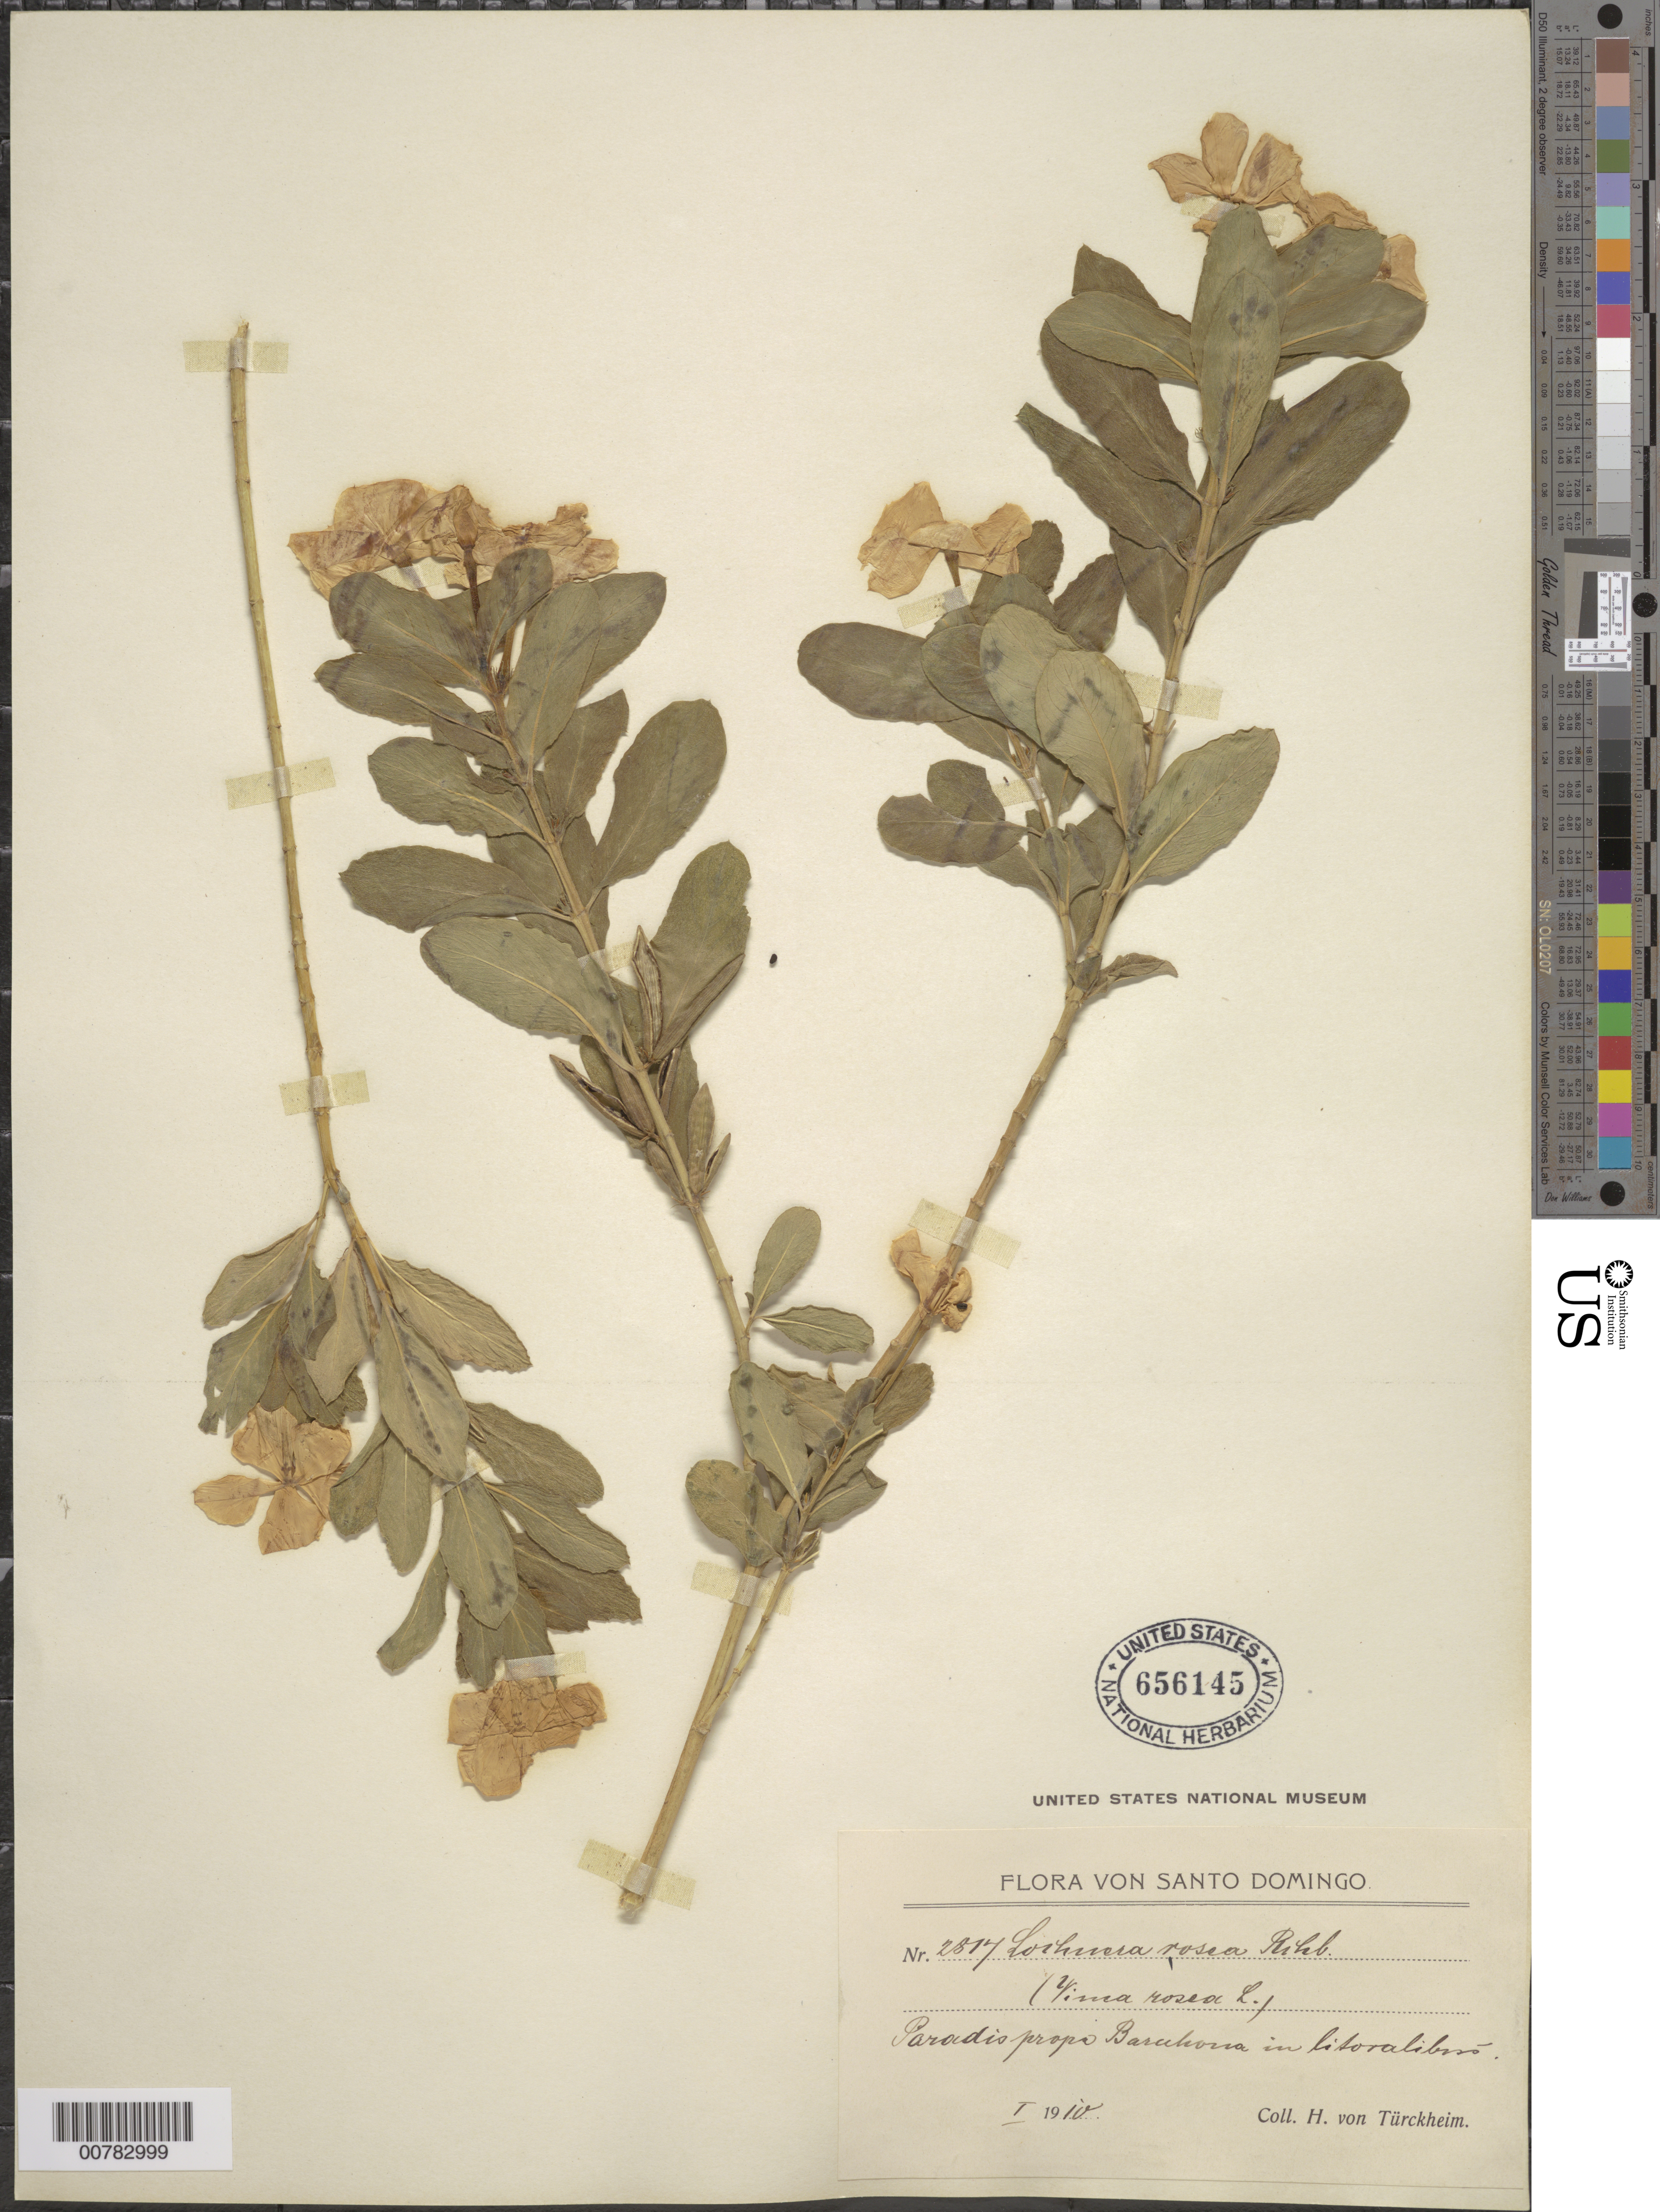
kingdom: Plantae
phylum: Tracheophyta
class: Magnoliopsida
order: Gentianales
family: Apocynaceae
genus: Catharanthus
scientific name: Catharanthus roseus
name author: (L.) G. Don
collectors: H. von Türckheim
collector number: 2874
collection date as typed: Jan 1910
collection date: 1910-01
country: Dominican Republic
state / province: Barahona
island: Hispaniola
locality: Paradis propr Barahona.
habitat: In litoralibis.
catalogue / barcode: US 656145